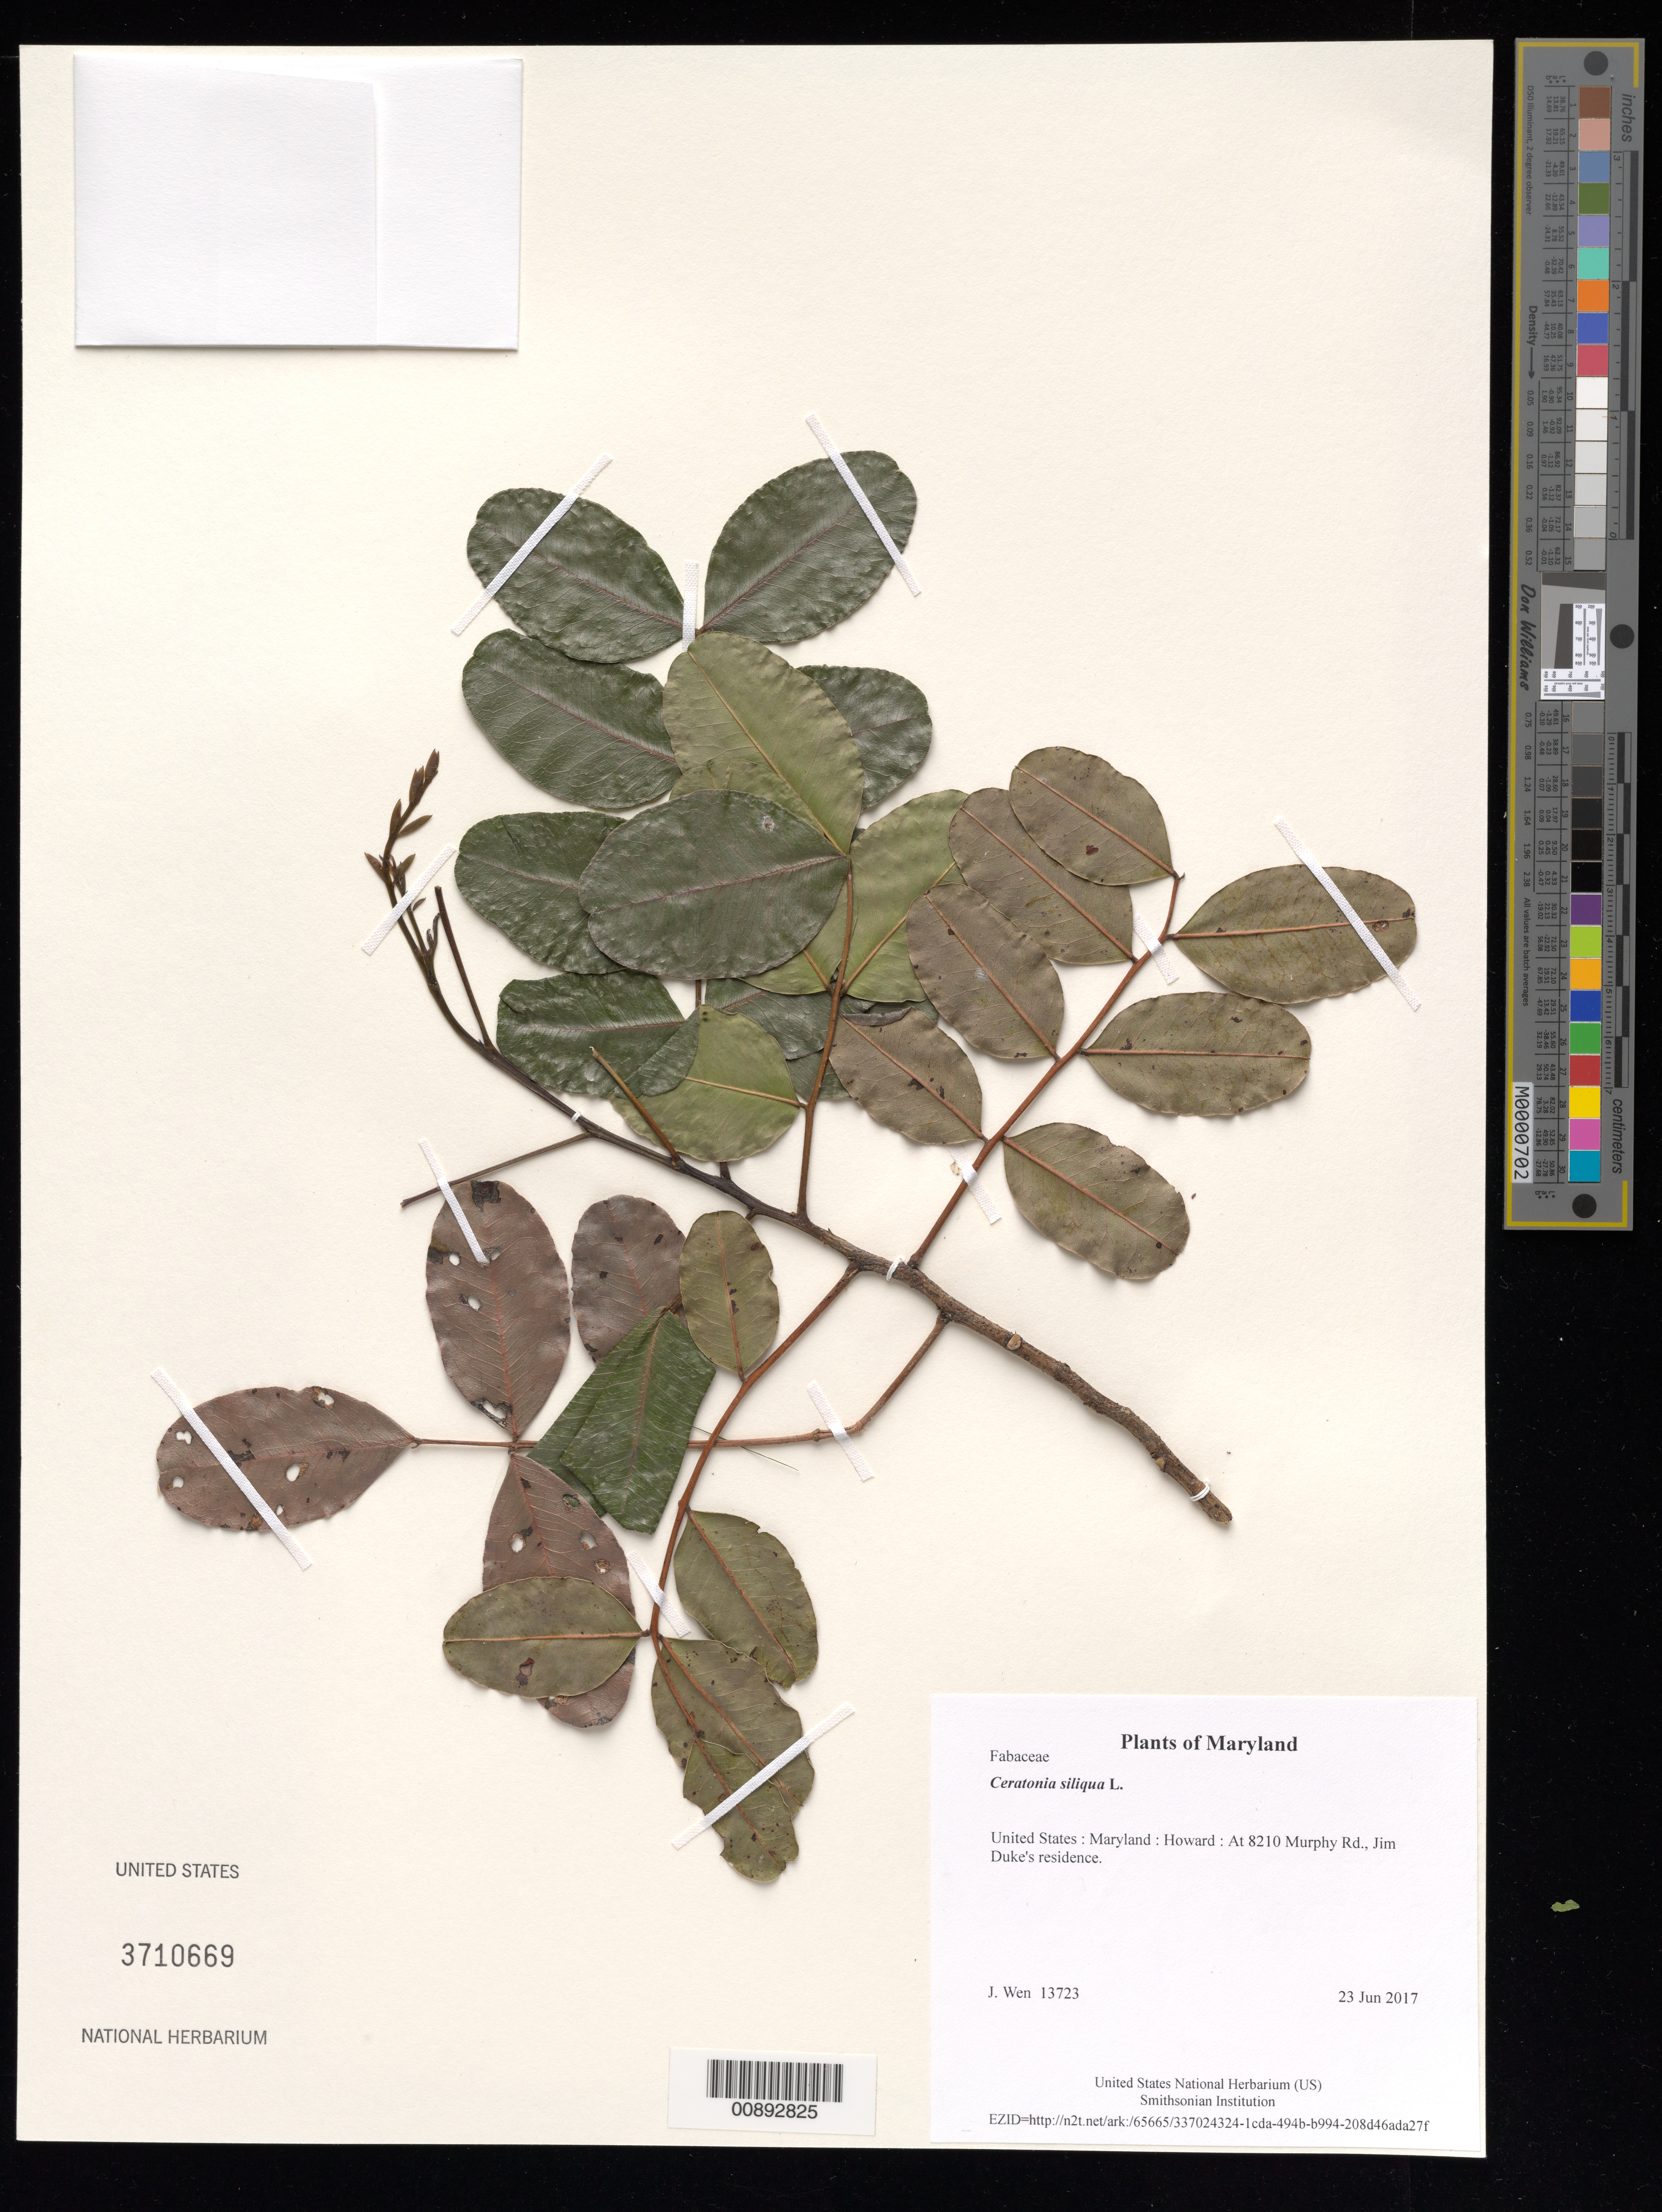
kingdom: Plantae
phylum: Tracheophyta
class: Magnoliopsida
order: Fabales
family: Fabaceae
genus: Ceratonia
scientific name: Ceratonia siliqua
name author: L.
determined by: Wen, Jun, (BOT), Smithsonian Institution - National Museum of Natural History (UNITED STATES)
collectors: J. Wen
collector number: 13723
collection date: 2017-06-23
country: United States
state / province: Maryland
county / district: Howard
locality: At 8210 Murphy Rd., Jim Duke's residence.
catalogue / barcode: US 3710669